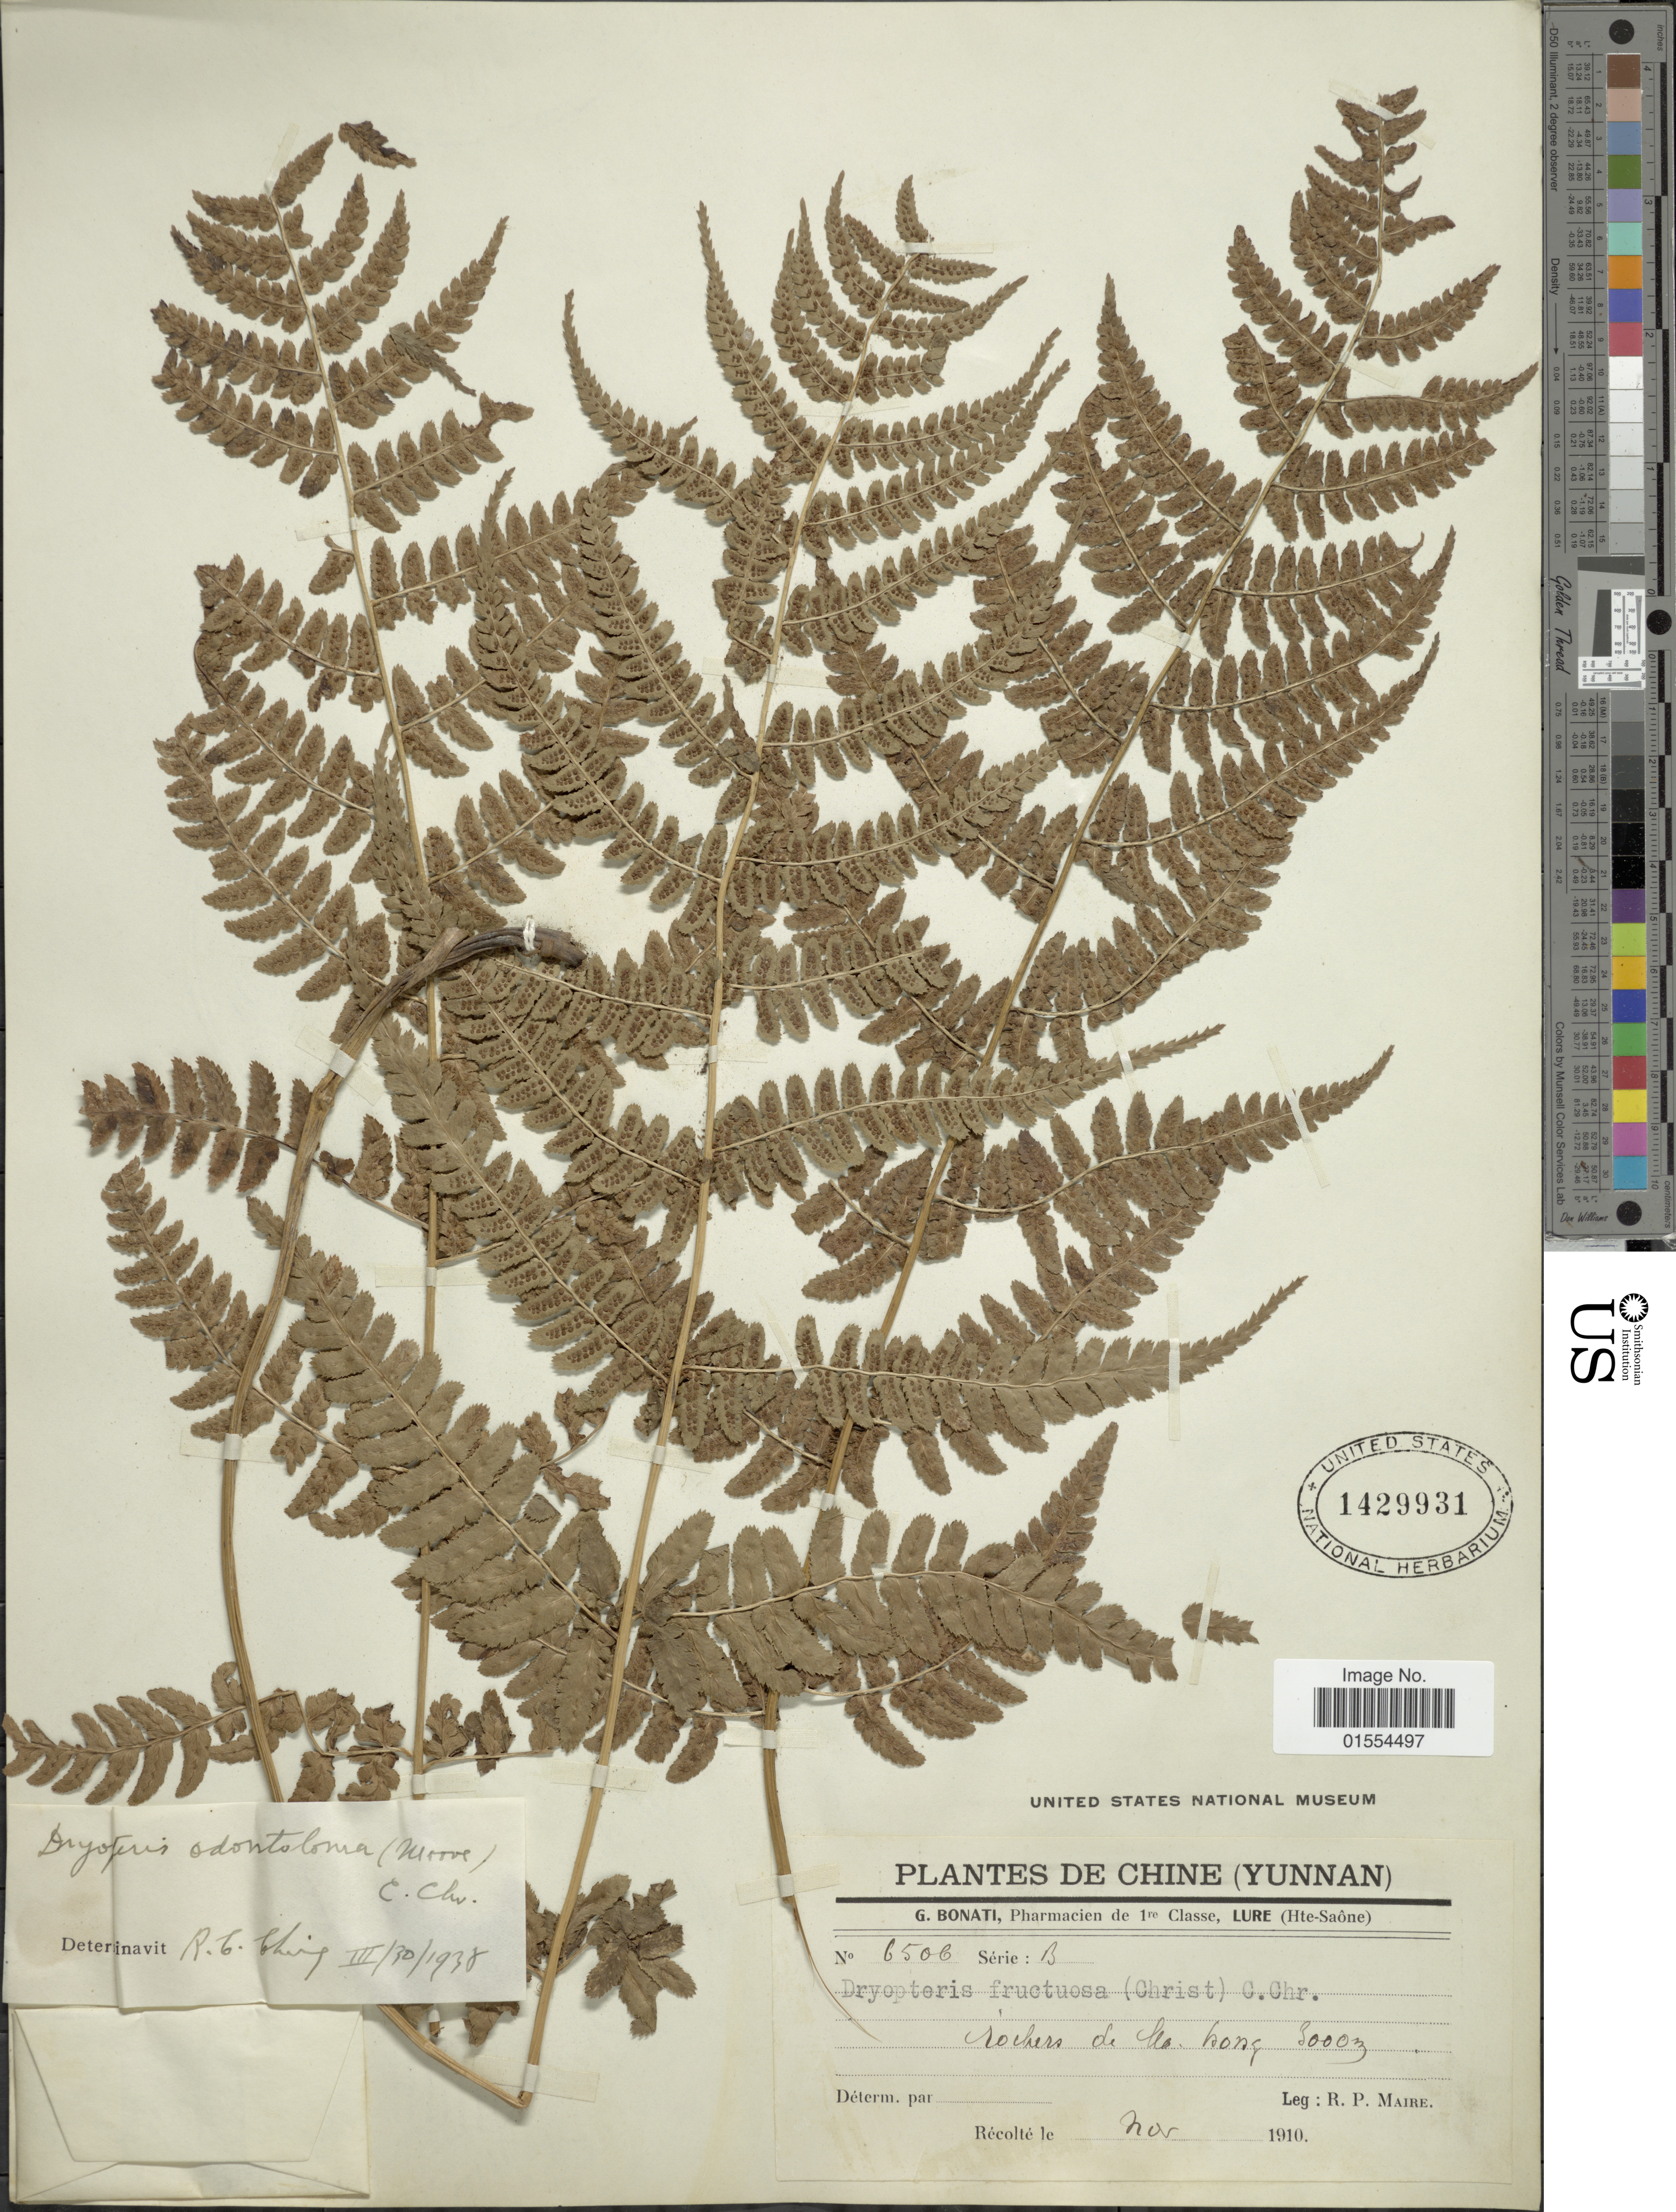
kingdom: Plantae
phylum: Tracheophyta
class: Polypodiopsida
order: Polypodiales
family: Dryopteridaceae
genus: Dryopteris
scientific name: Dryopteris odontoloma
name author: (Bedd.) C. Chr.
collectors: R.-P. Maire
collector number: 6506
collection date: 1910-11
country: China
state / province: Yunnan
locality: Chine (Yunnan), rochers de ko hong [interpreted]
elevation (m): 3000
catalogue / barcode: US 1429931